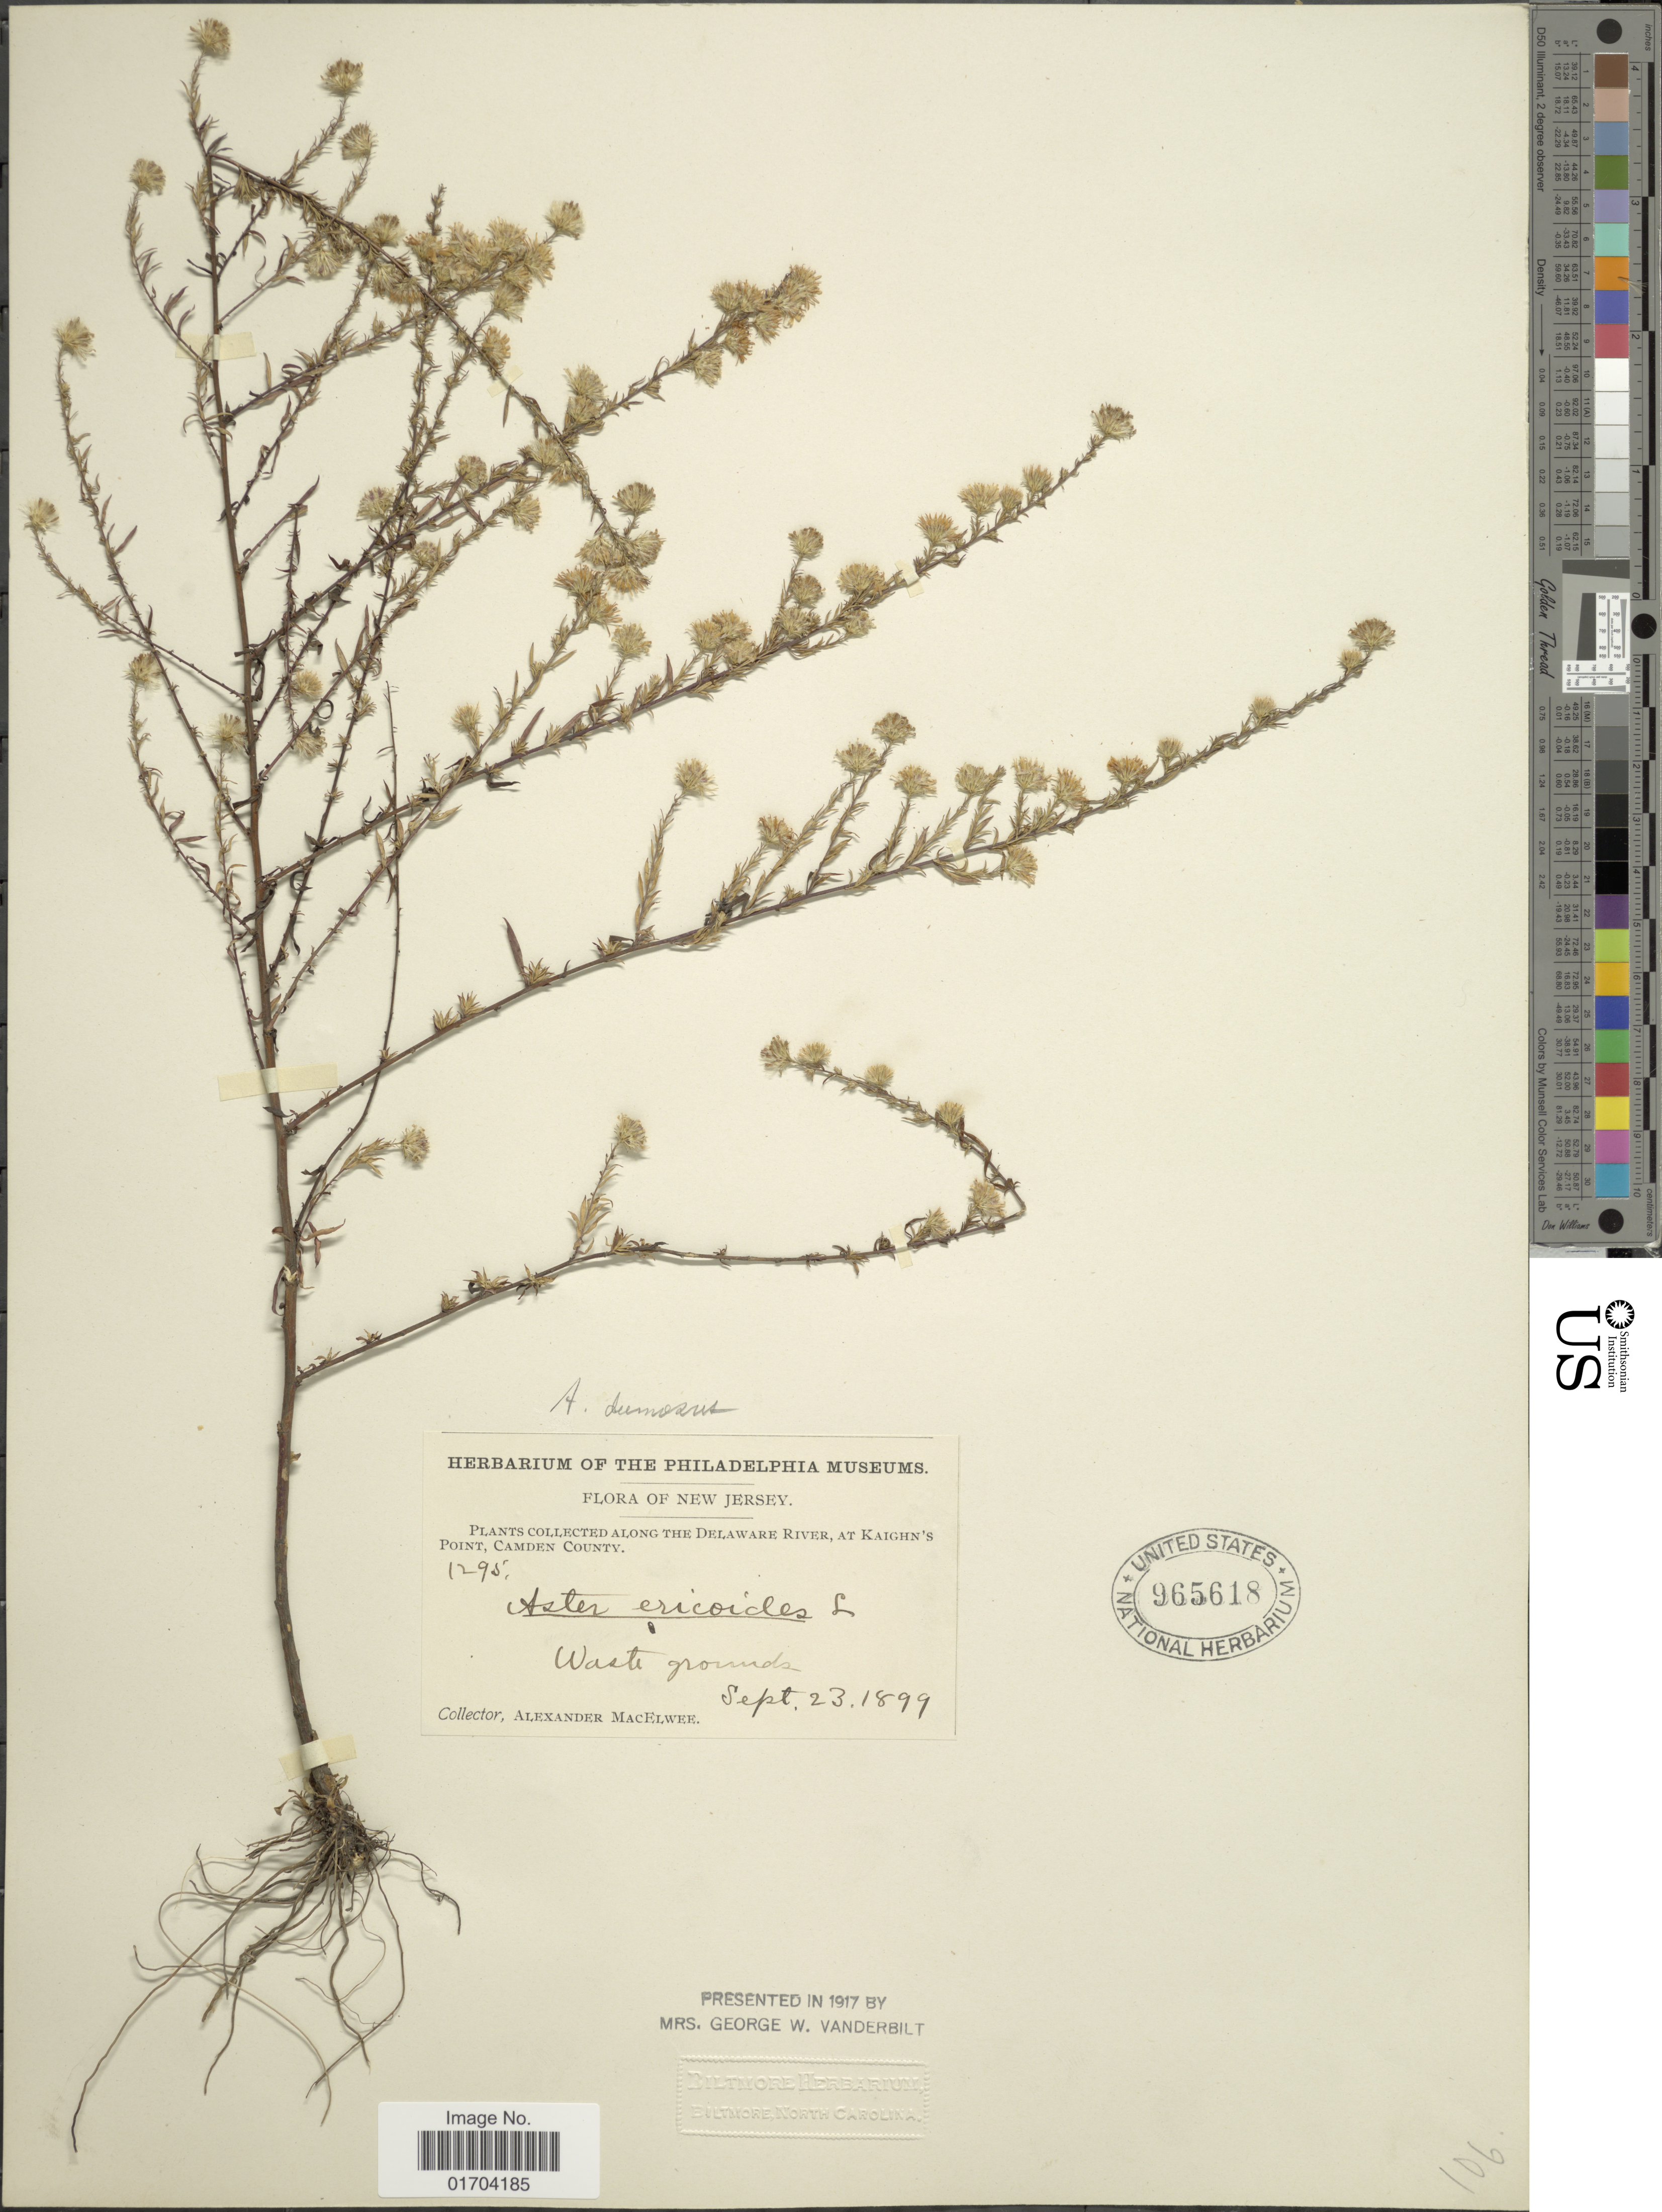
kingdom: Plantae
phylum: Tracheophyta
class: Magnoliopsida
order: Asterales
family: Asteraceae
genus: Symphyotrichum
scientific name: Symphyotrichum sp.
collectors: A. Elwee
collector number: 1295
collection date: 1899-09-23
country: United States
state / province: New Jersey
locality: Along the Delaware River, at Kaighn's Point, Camden County.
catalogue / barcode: US 965618